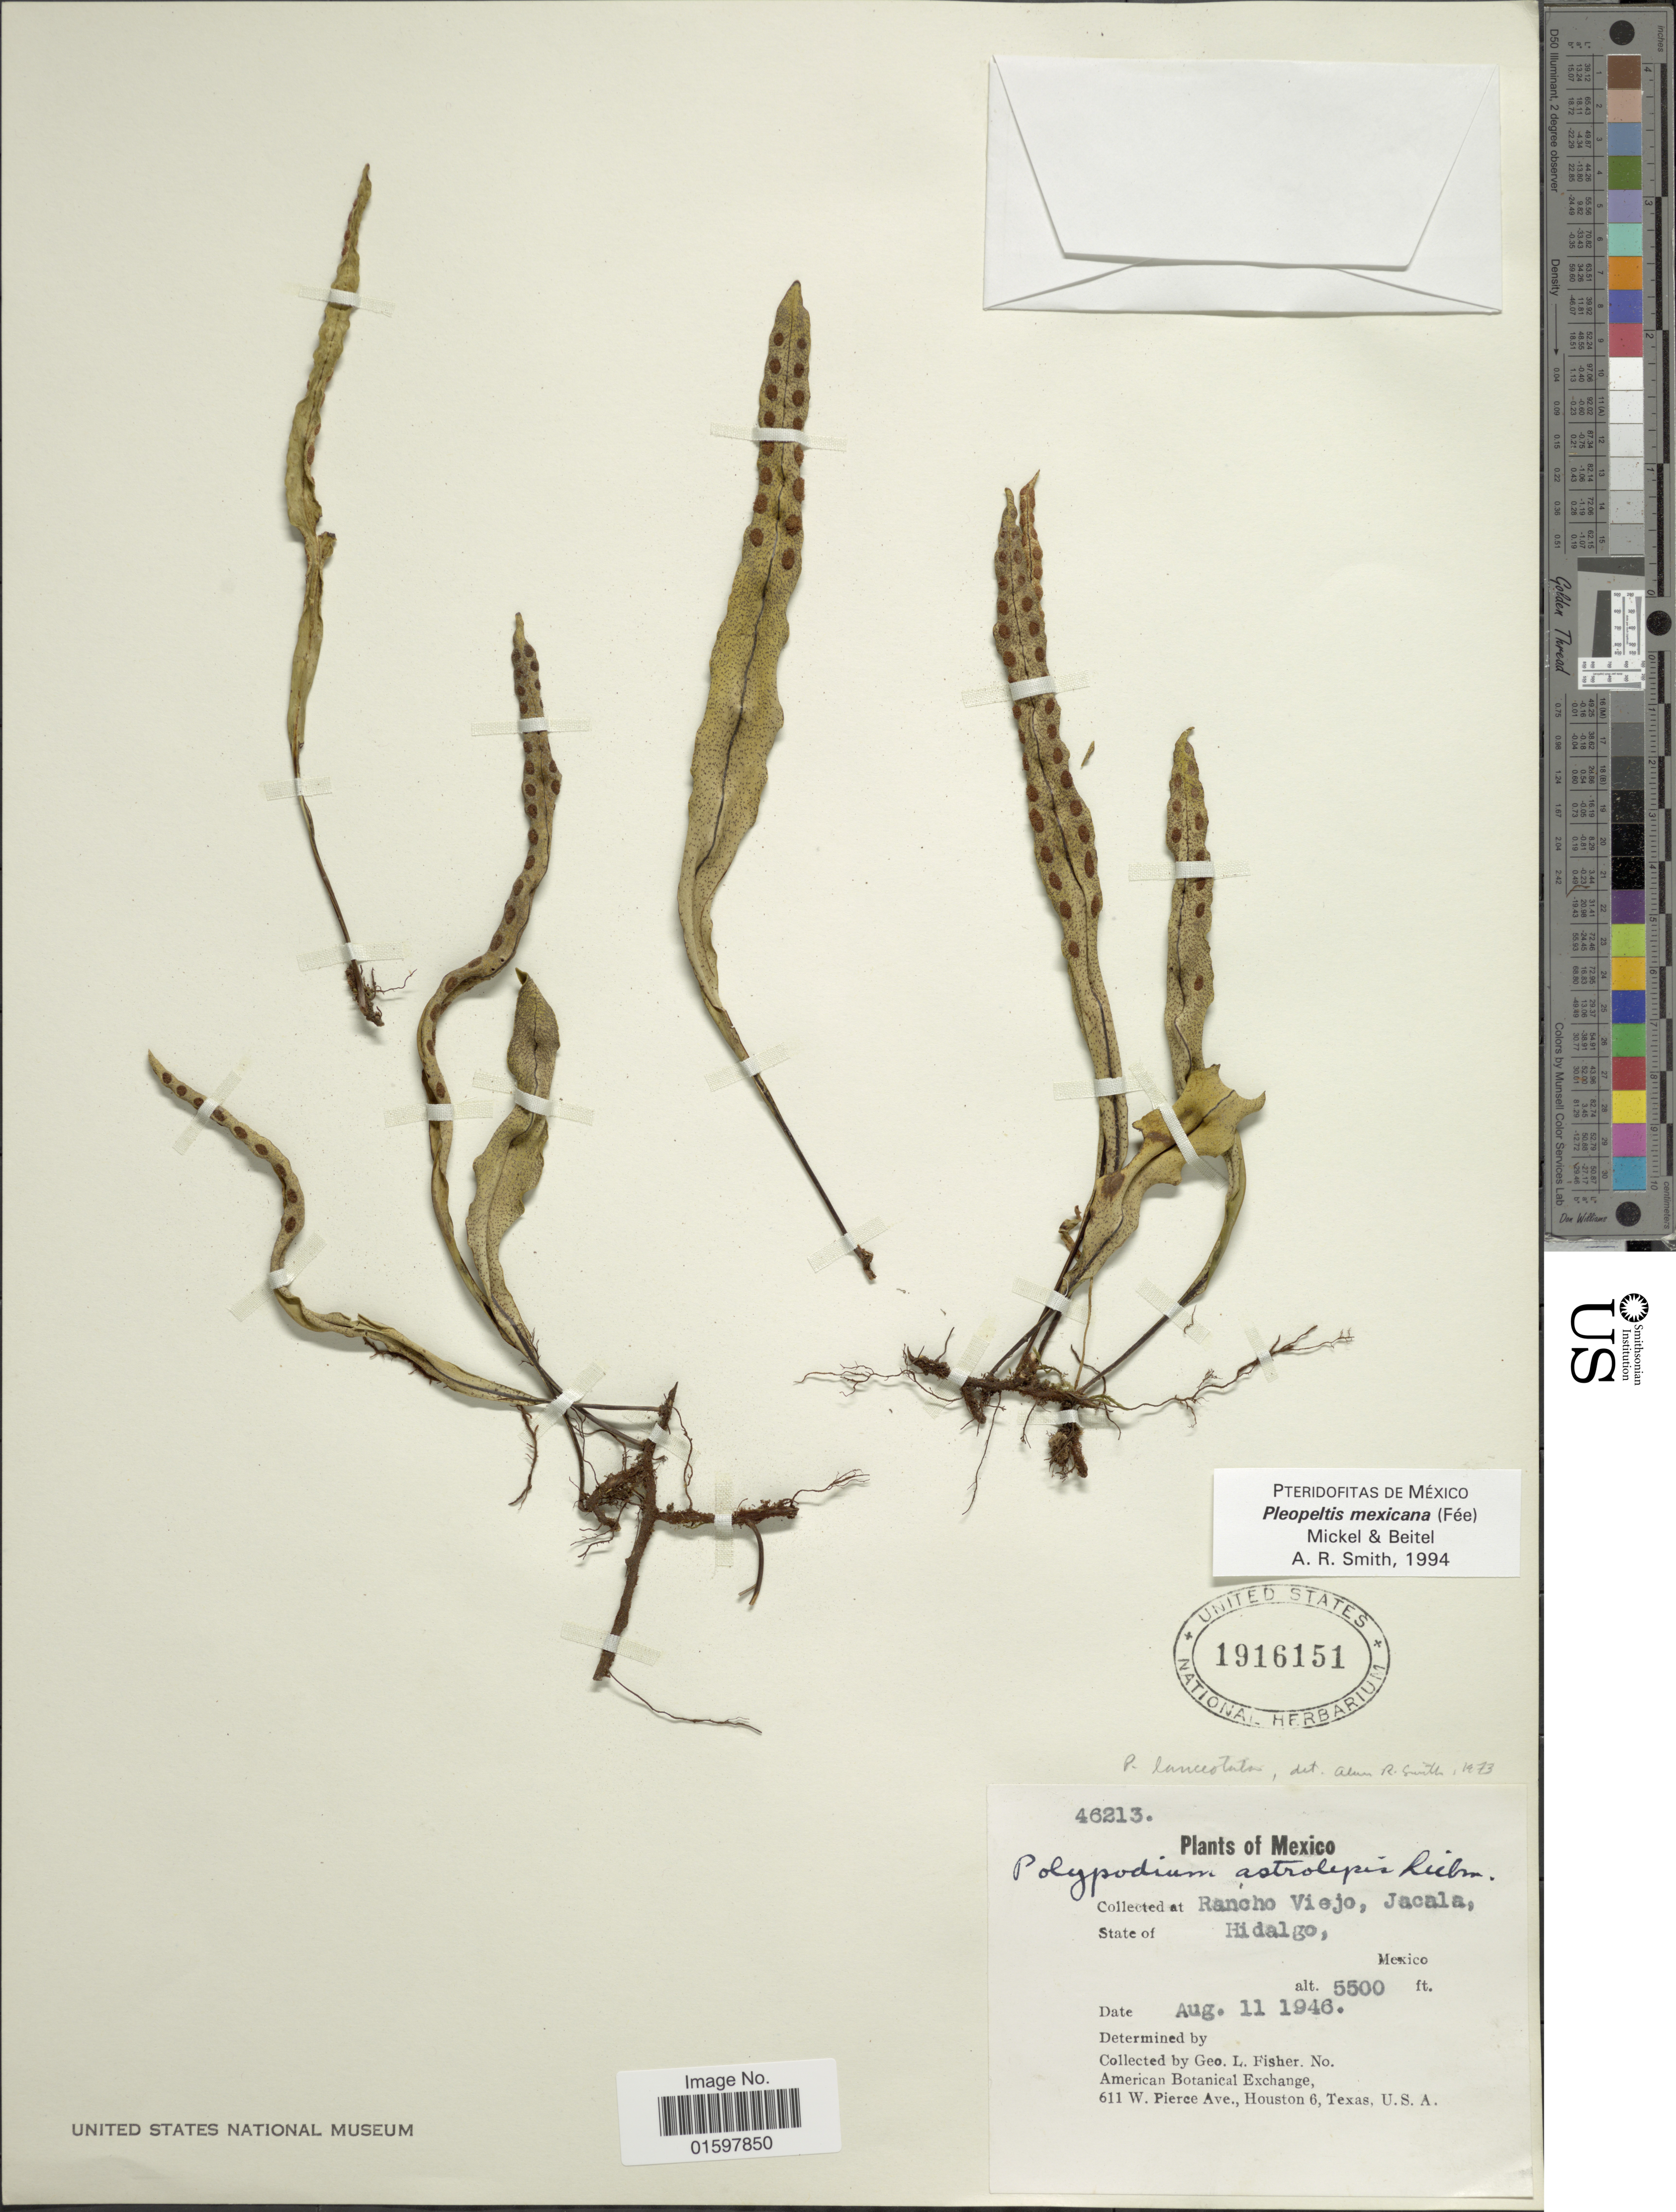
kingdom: Plantae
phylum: Tracheophyta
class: Polypodiopsida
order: Polypodiales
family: Polypodiaceae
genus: Pleopeltis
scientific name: Pleopeltis mexicana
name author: (Fée) Mickel & Beitel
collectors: G. L. Fisher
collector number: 46213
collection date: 1946-08-11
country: Mexico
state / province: Hidalgo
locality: Rancho Viejo, Jacala.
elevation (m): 1676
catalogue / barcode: US 1916151